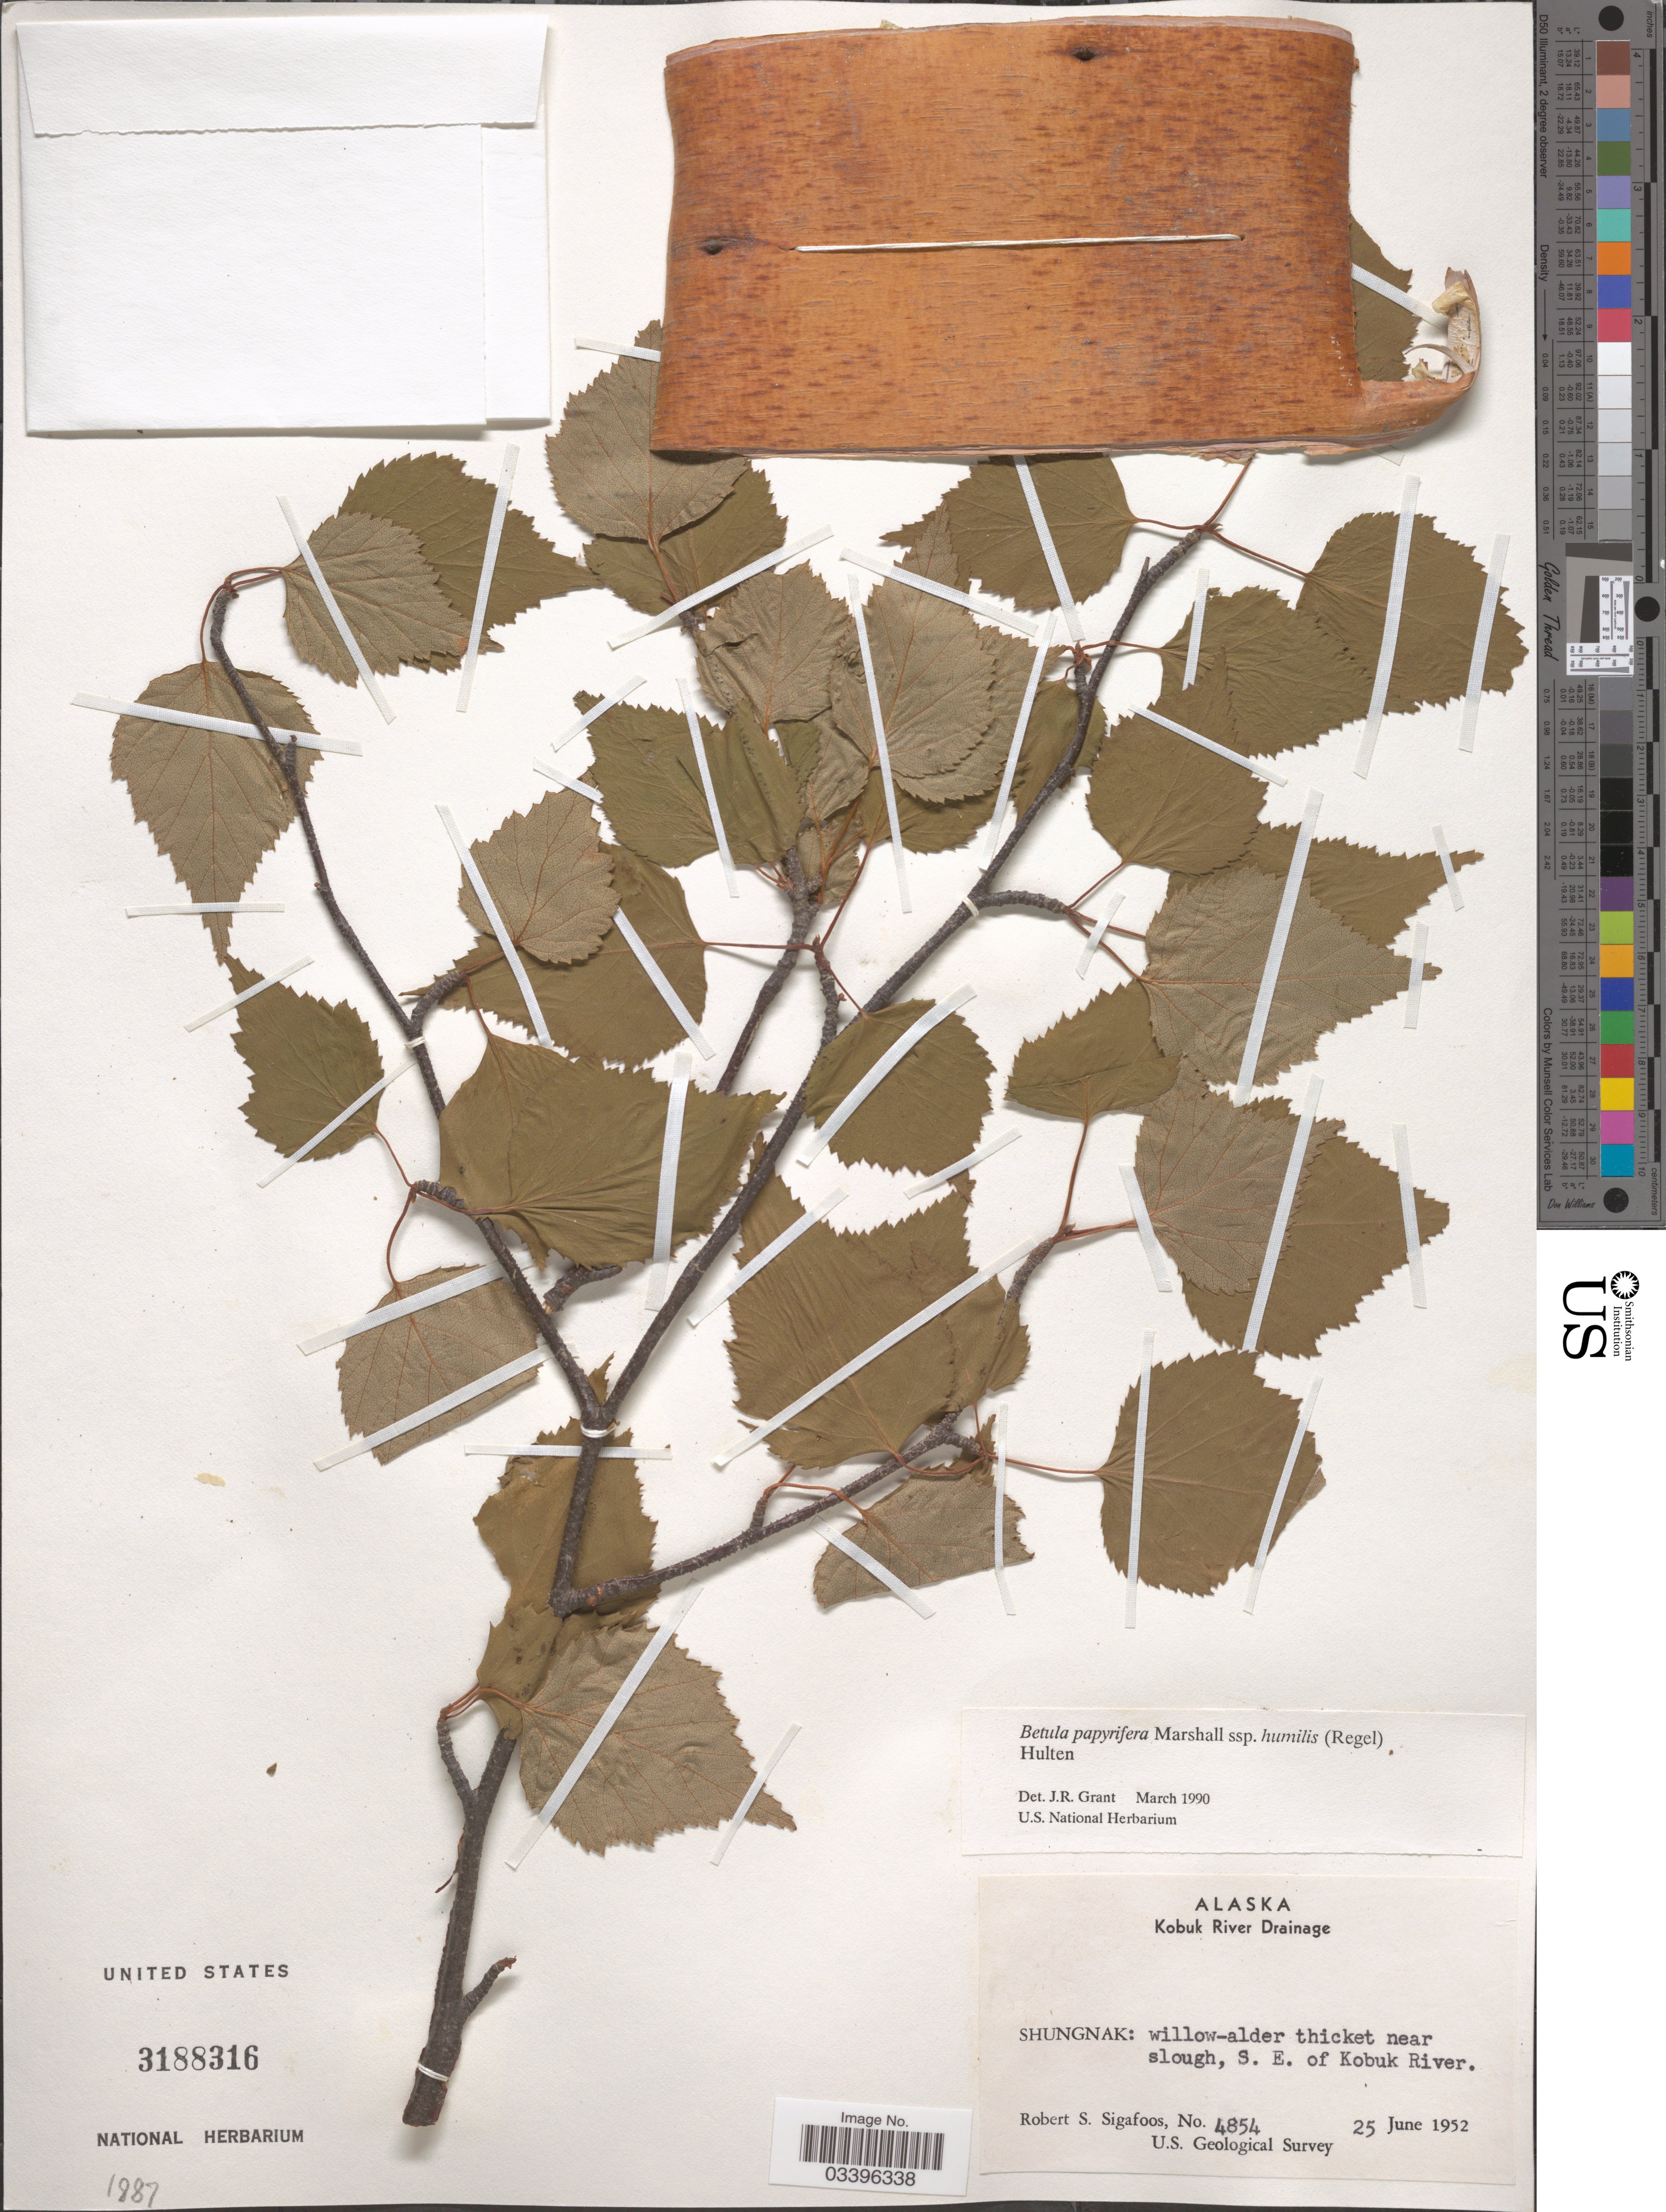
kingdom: Plantae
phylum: Tracheophyta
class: Magnoliopsida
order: Fagales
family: Betulaceae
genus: Betula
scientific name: Betula papyrifera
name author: Marshall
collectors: R. Sigafoos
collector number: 4854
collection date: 1952-06-25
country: United States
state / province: Alaska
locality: Kobuk River Drainage. Shungnak: willow-alder thicket near slough, S. E. of Kobuk River.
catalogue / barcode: US 3188316